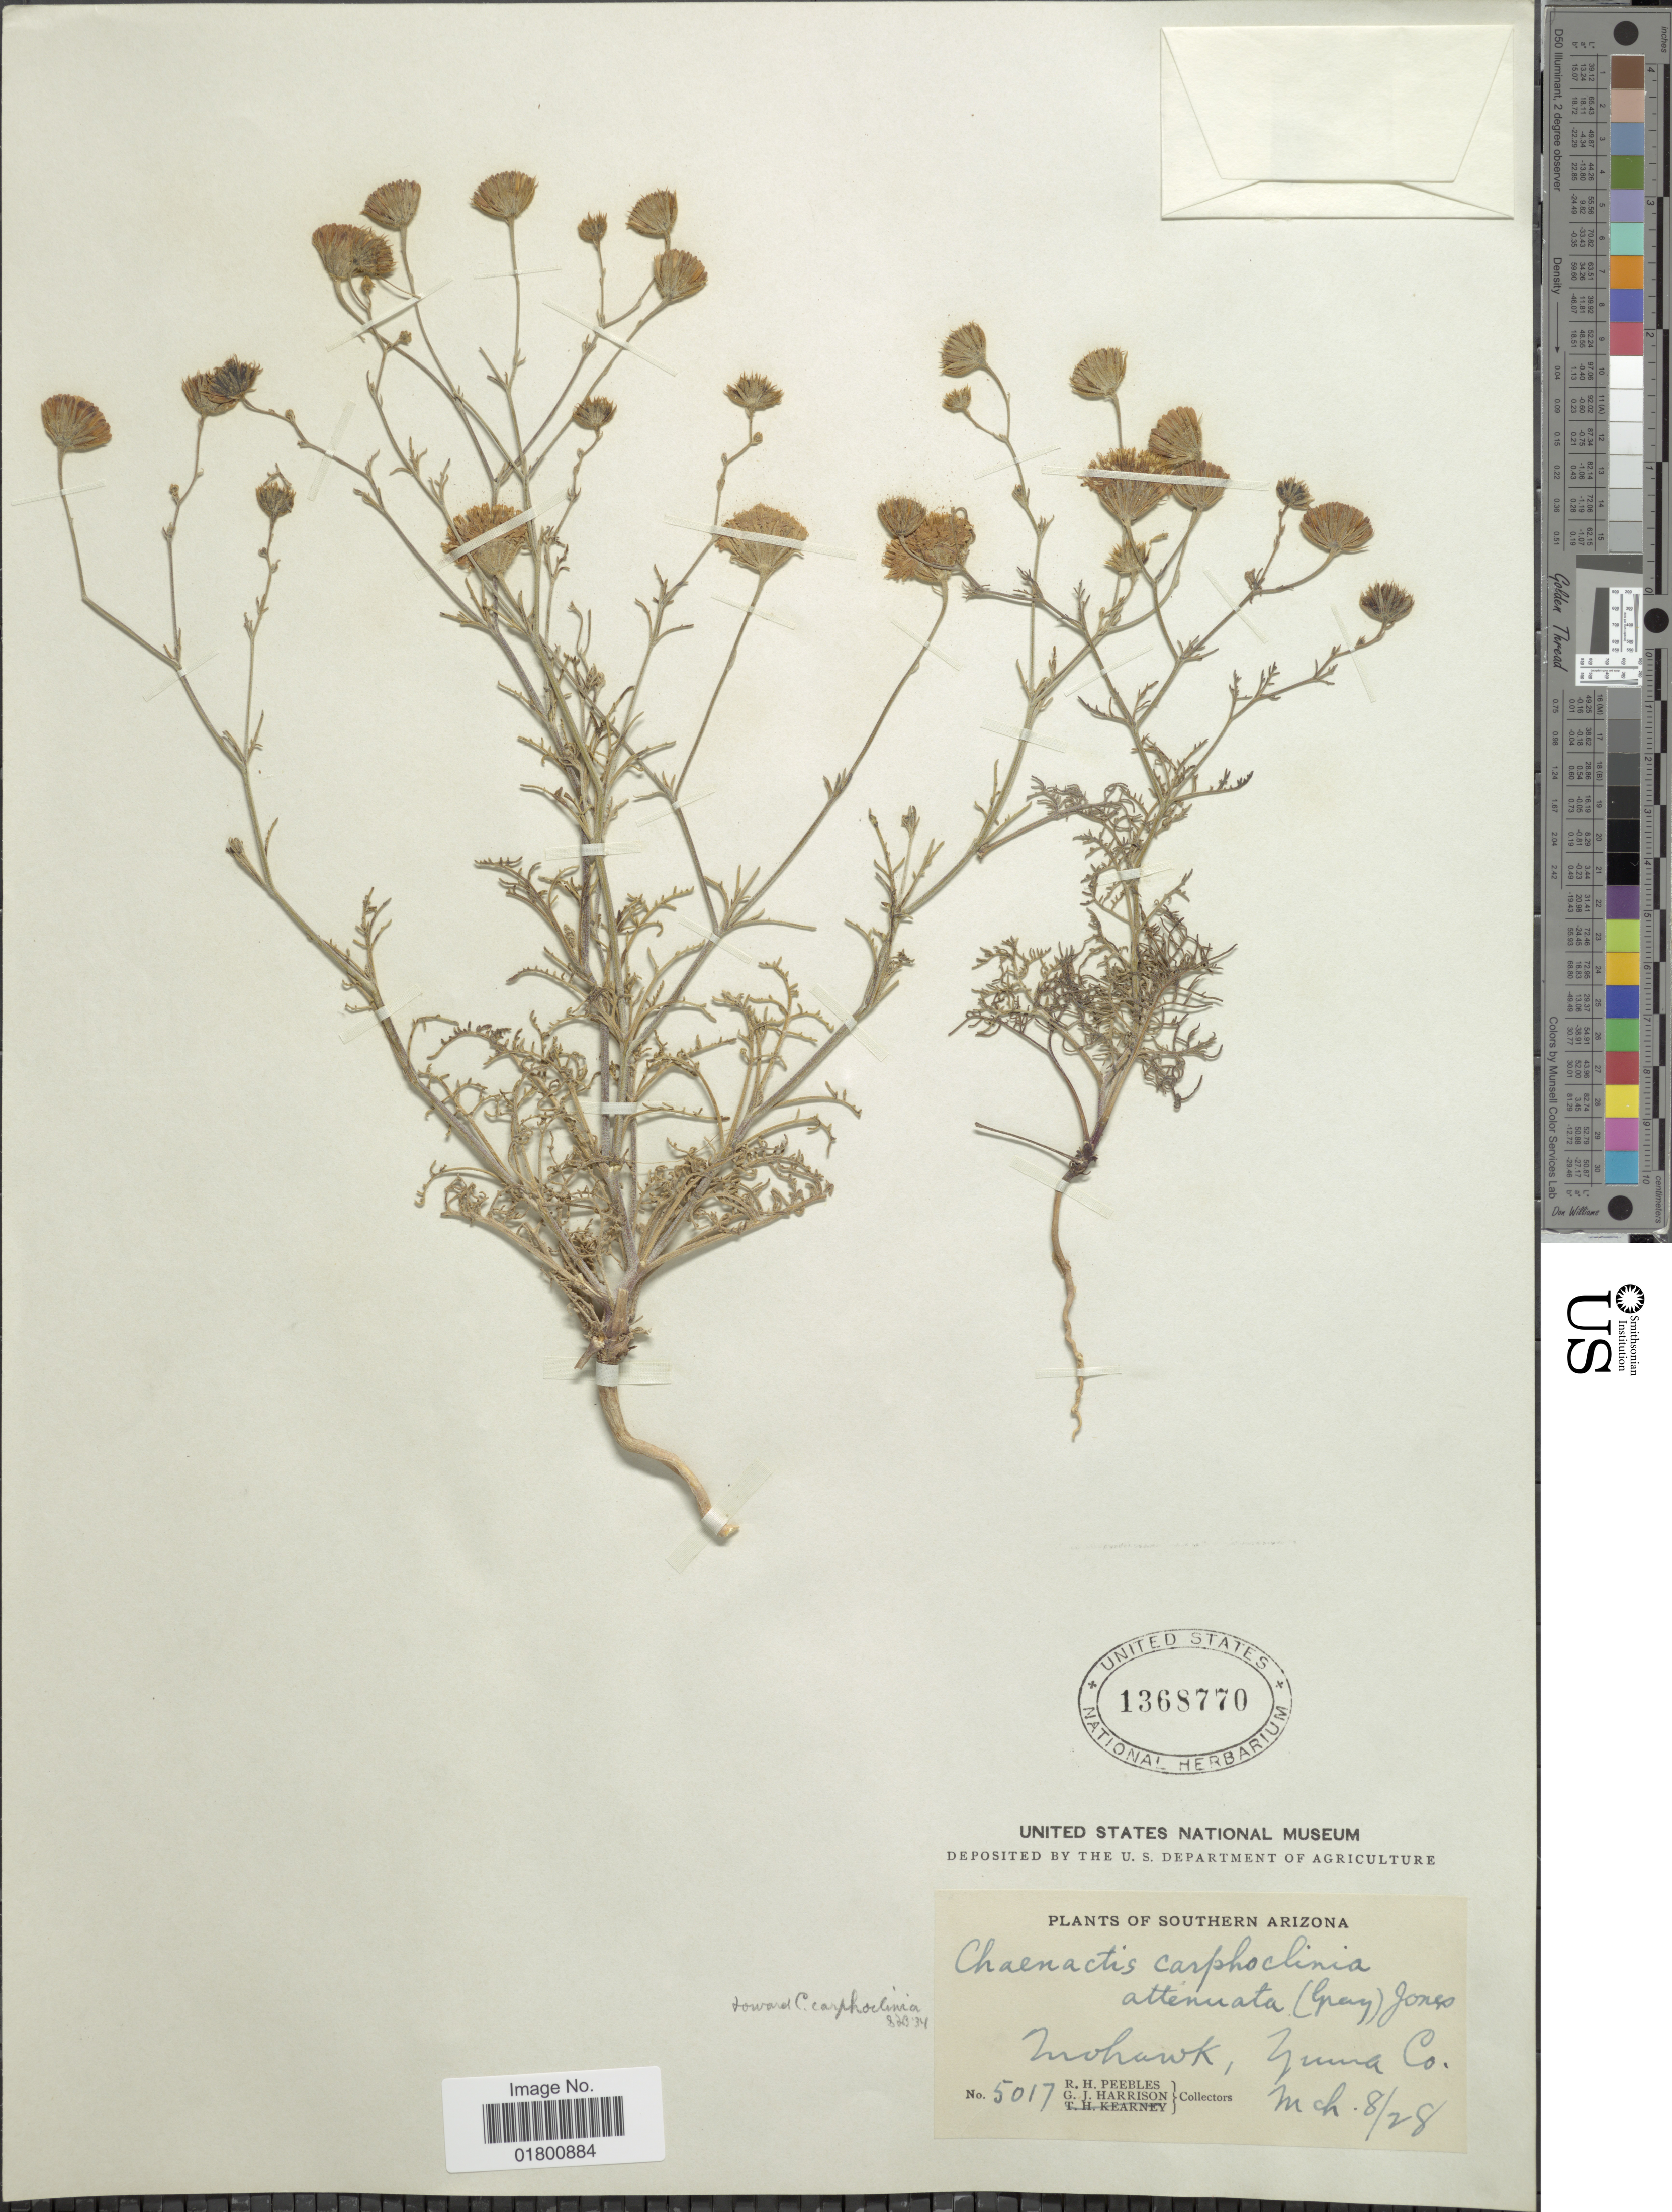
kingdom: Plantae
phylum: Tracheophyta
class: Magnoliopsida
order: Asterales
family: Asteraceae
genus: Chaenactis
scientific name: Chaenactis carphoclinia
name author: A. Gray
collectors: R. H. Peebles & G. J. Harrison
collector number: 5017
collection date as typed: Transcribed d/m/y: 8/3/28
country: United States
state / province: Arizona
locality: Southern Arizona, Mohawk, Yuma Co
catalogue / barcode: US 1368770